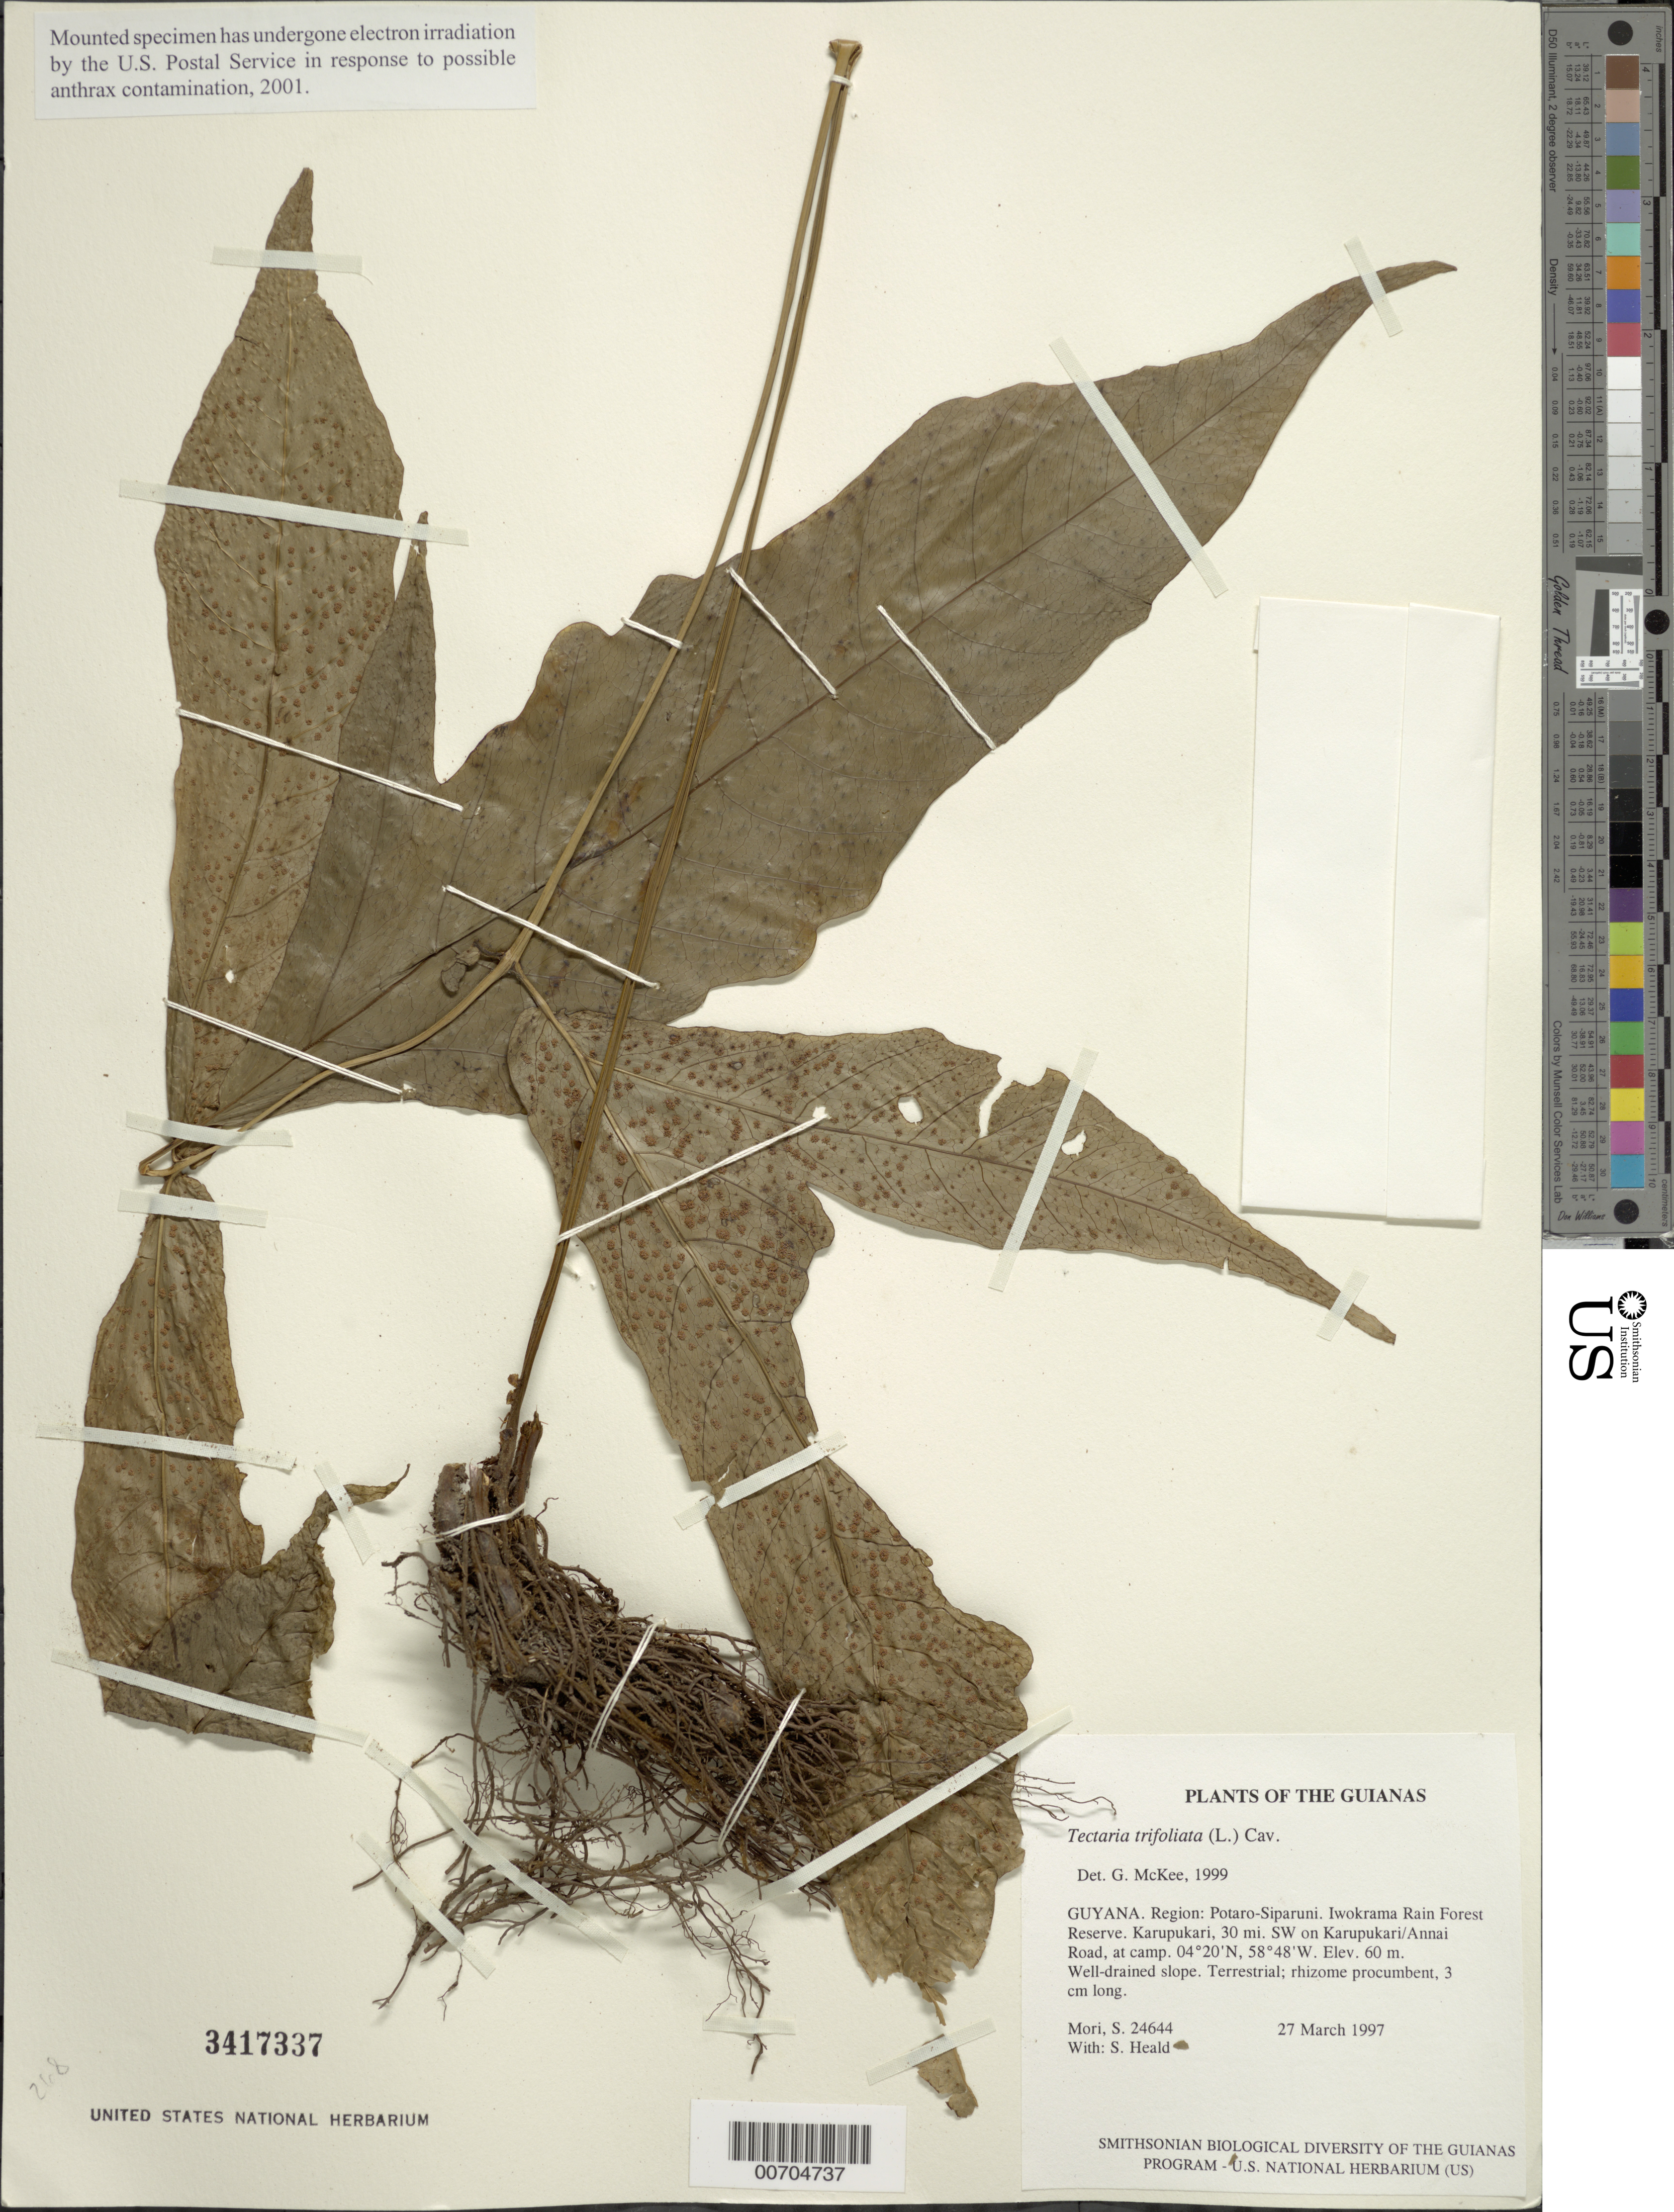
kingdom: Plantae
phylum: Tracheophyta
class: Polypodiopsida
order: Polypodiales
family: Tectariaceae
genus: Tectaria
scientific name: Tectaria trifoliata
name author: (L.) Cav.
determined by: McKee, G. S., (US), NMNH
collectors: S. Mori & S. Heald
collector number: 24644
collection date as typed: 27 March 1997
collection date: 1997-03-27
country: Guyana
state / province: Potaro-Siparuni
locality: Iwokrama Rain Forest Reserve. Karupukari, 30 mi. SW on Karupukari/Annai Road, at camp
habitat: Well-drained slope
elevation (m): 60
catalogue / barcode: US 3417337